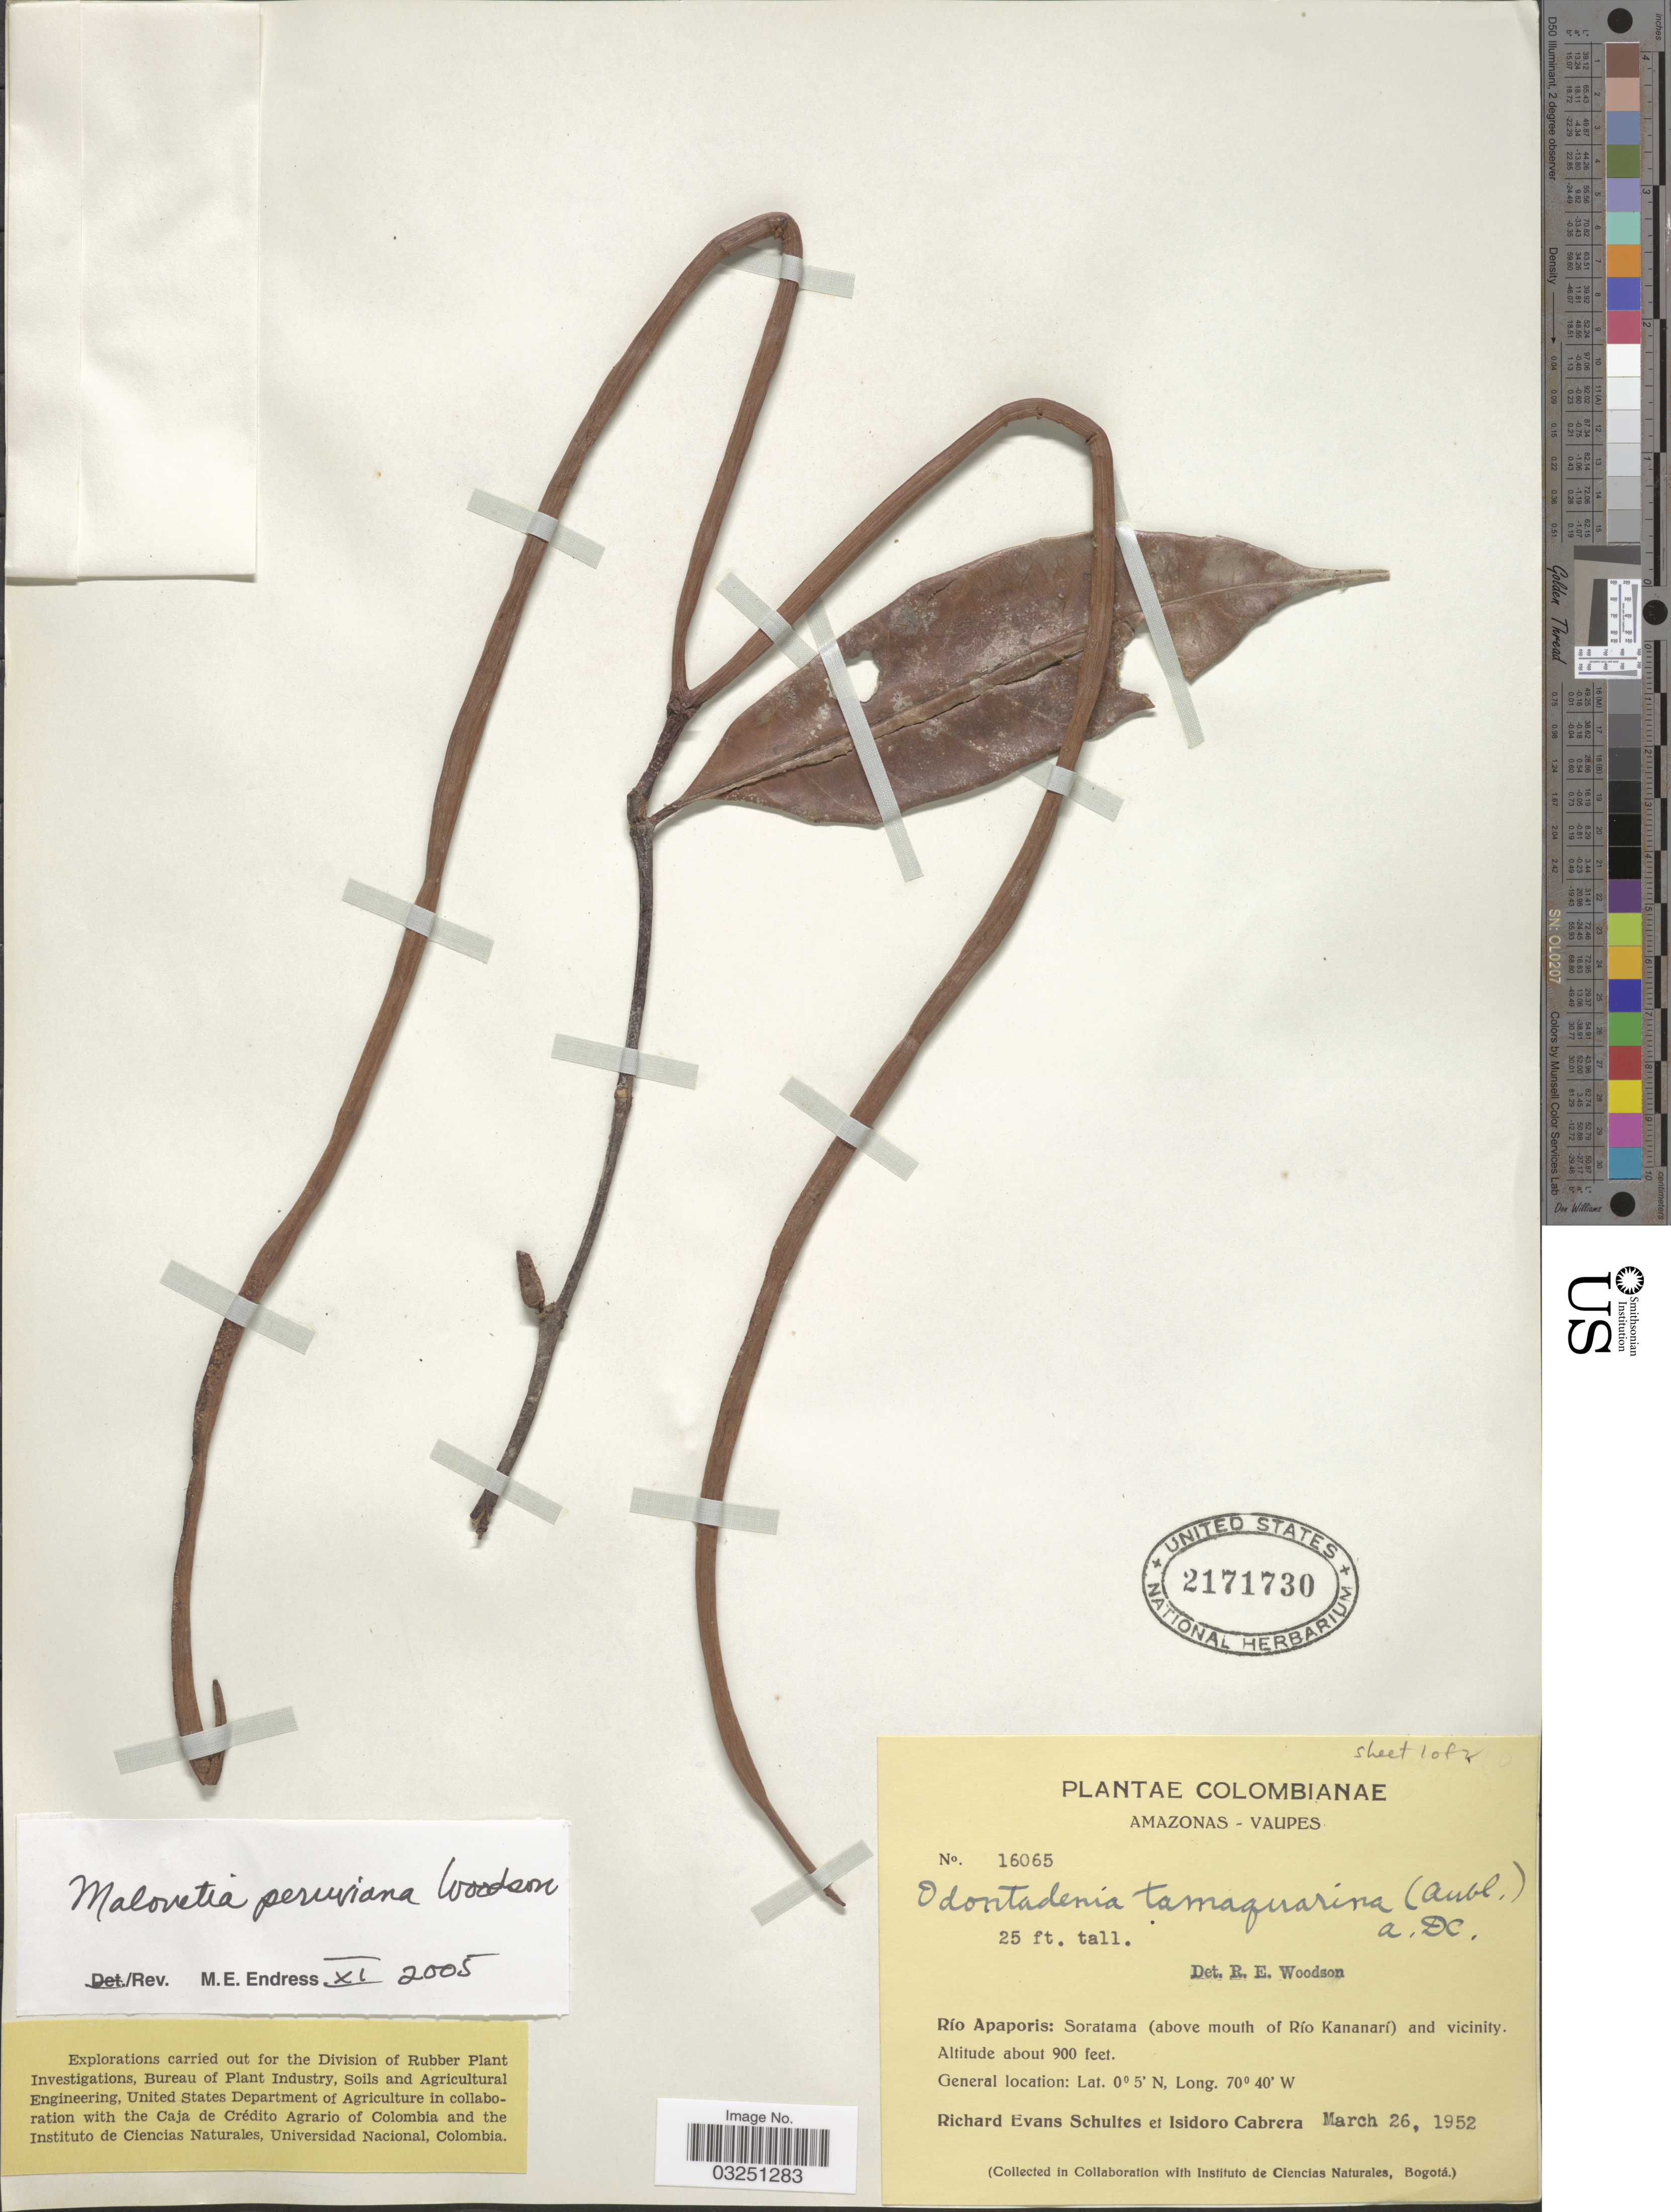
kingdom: Plantae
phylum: Tracheophyta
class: Magnoliopsida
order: Gentianales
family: Apocynaceae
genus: Malouetia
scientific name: Malouetia peruviana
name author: Woodson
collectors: R. E. Schultes & I. Cabrera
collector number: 16065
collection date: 1952-03-26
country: Colombia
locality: Amazonas - Vaupés. Río Apaporis: Soratama (above mouth of Río Kananarí) and vicinity.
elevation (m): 274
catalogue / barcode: US 2171730